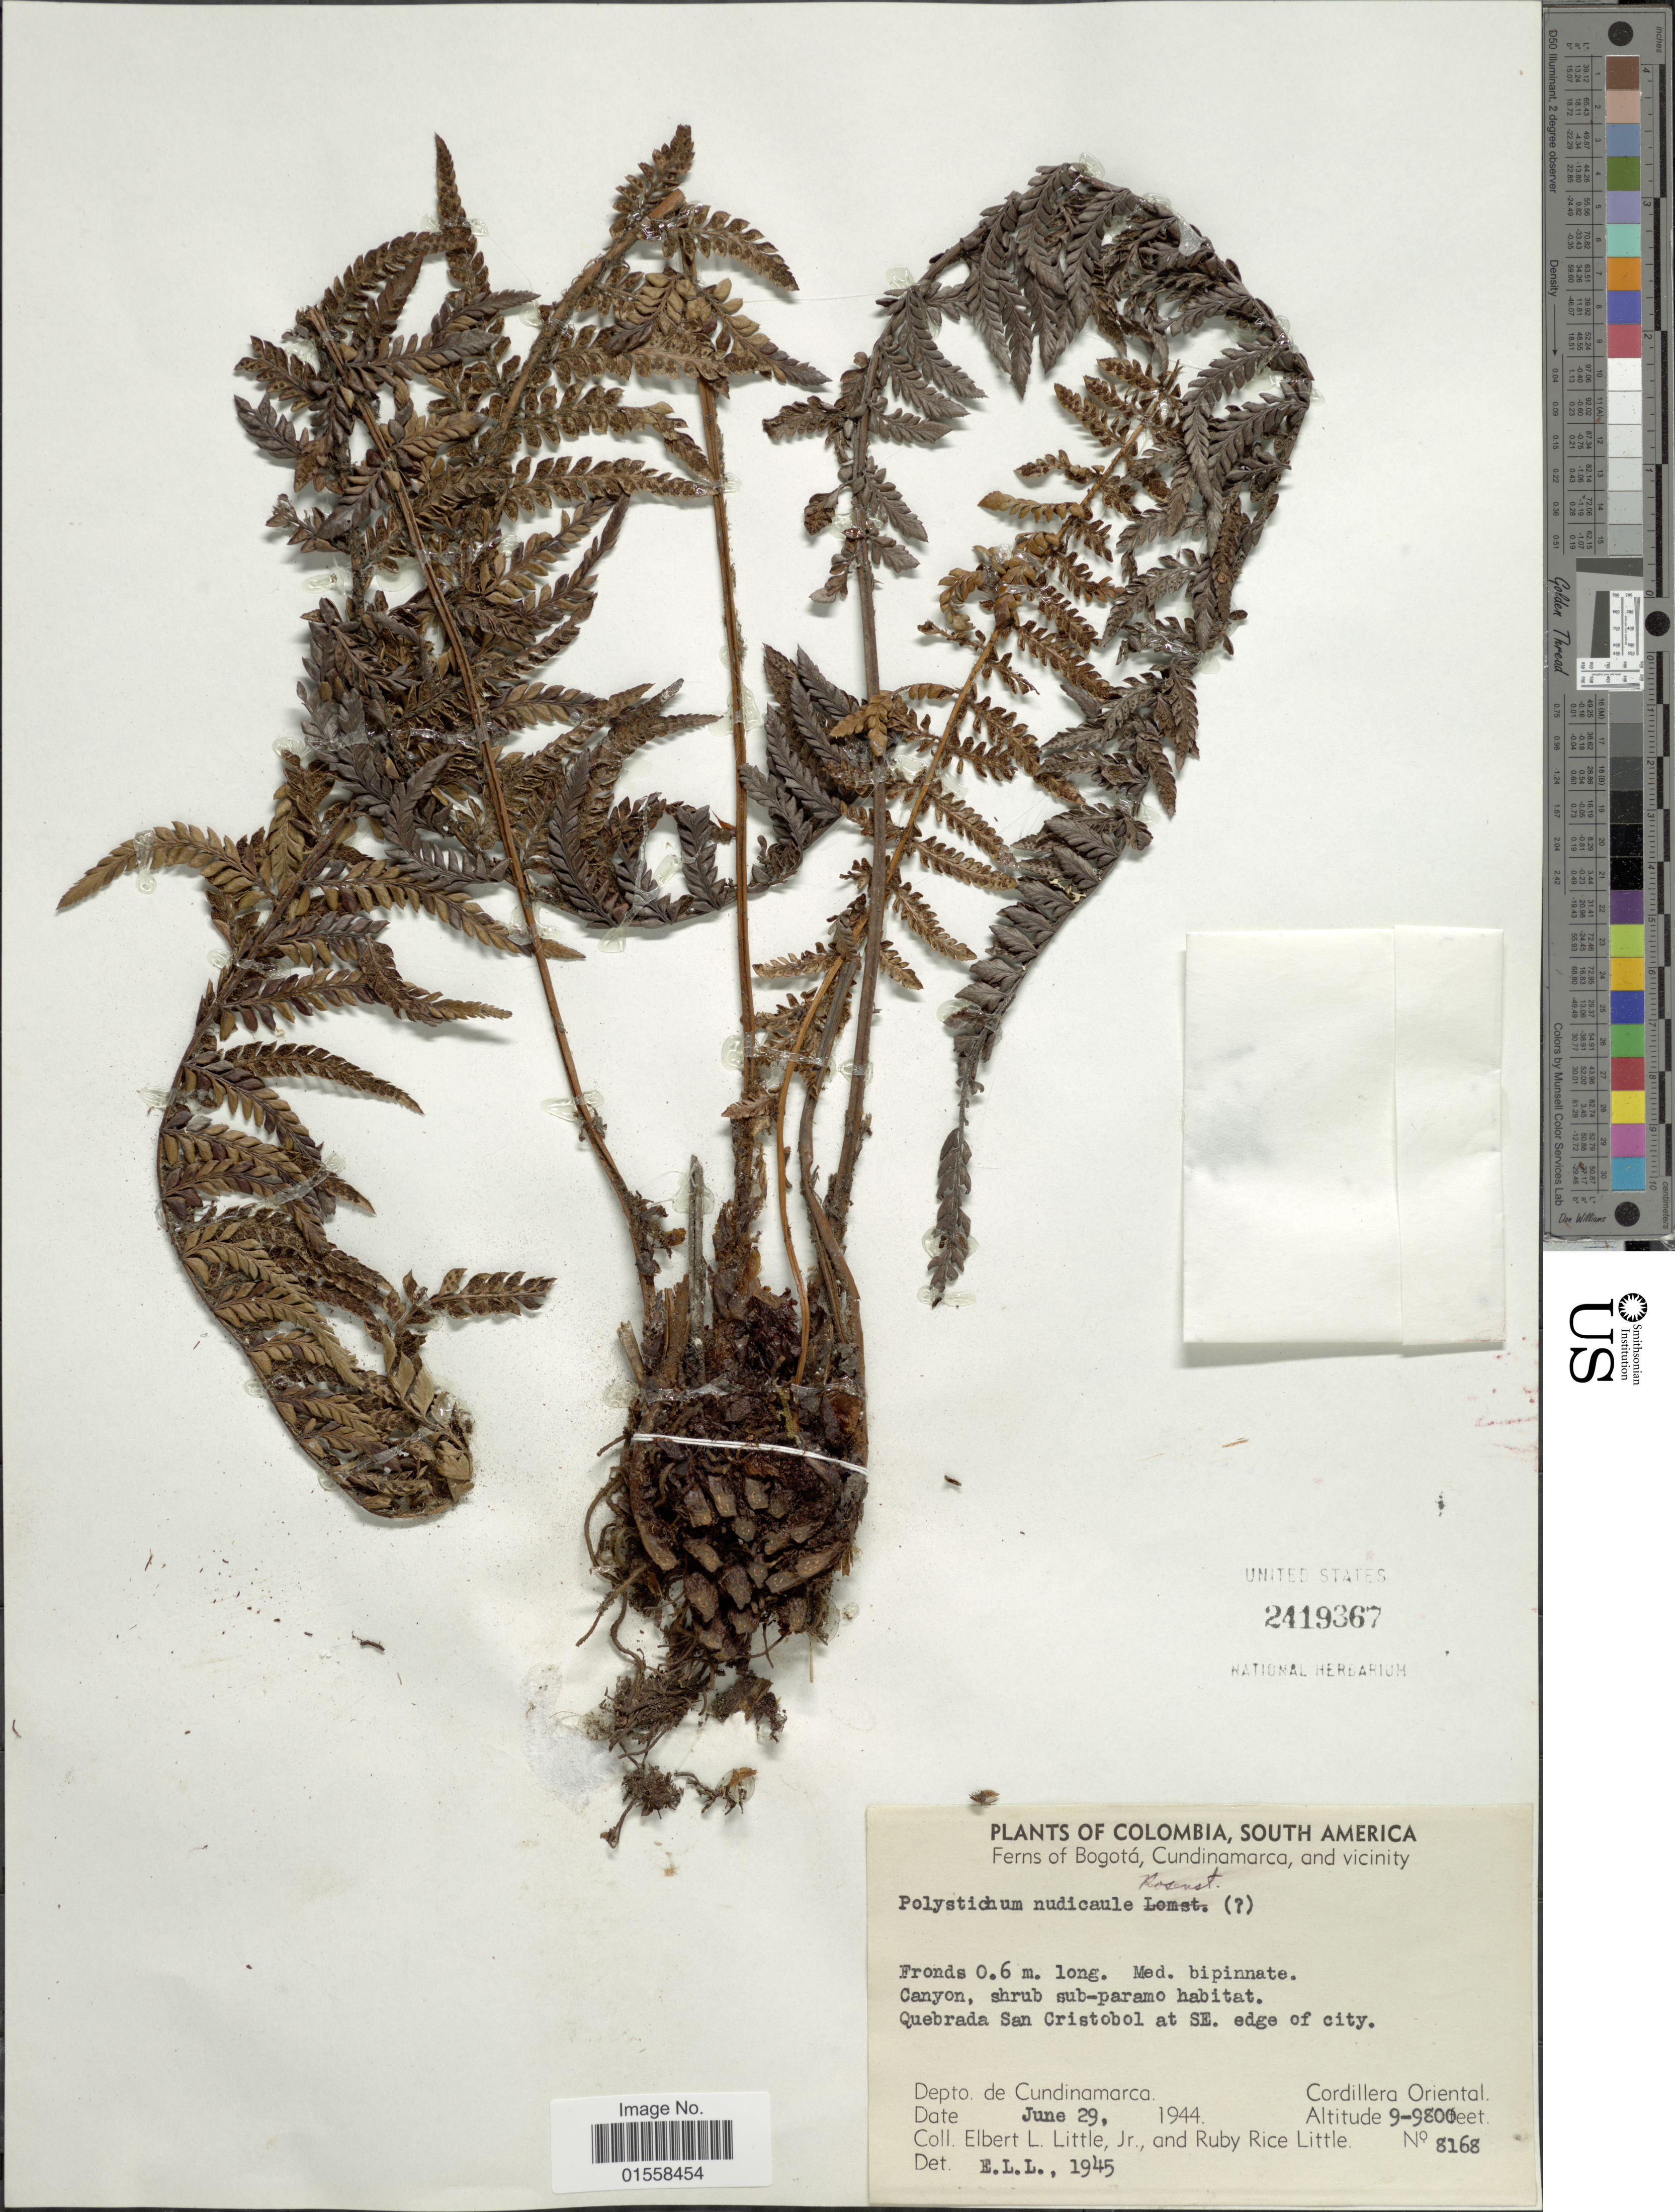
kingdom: Plantae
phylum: Tracheophyta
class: Polypodiopsida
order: Polypodiales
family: Dryopteridaceae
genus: Polystichum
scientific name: Polystichum nudicaule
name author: Rosenst.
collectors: E. L. Little & R. R. Little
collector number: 8168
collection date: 1944-06-29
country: Colombia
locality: Colombia, South America, Bogota, Cundinamarca, and vicinity, Quebrada San Cristobal at SE. edge of city. Dep. Cundinamarca. Cordillera Oriental.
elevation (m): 2743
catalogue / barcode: US 2419367